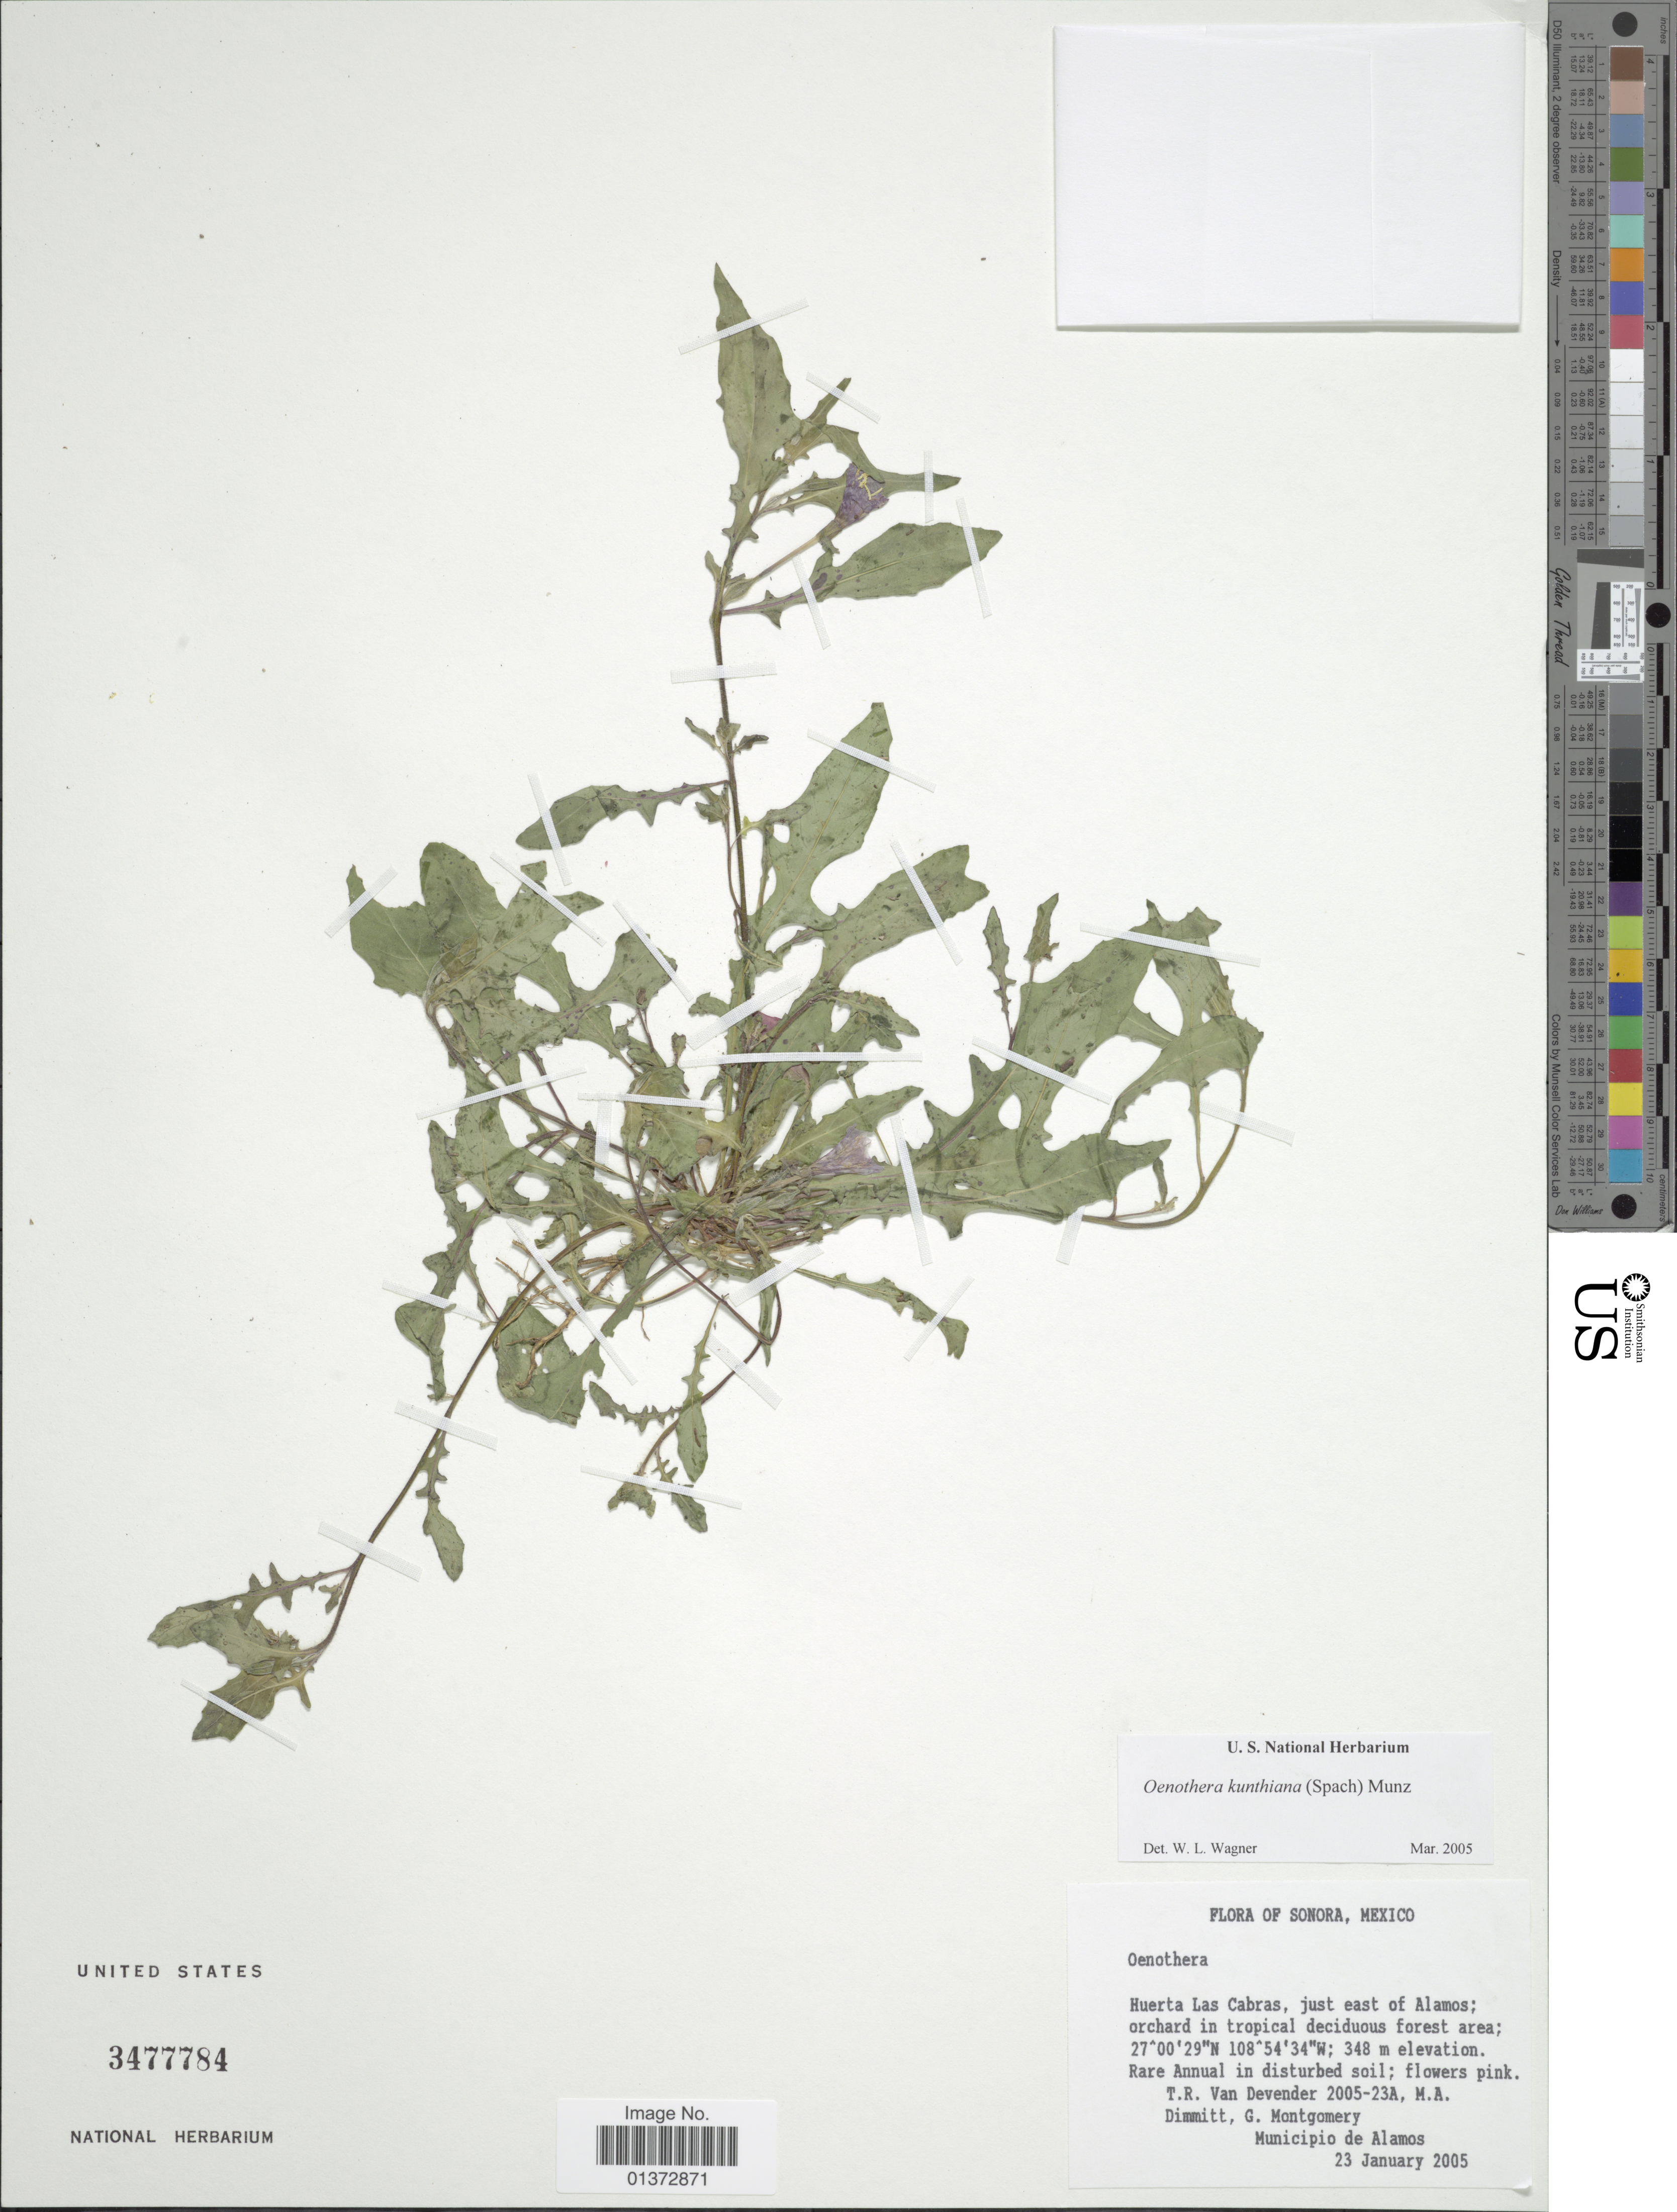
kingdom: Plantae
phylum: Tracheophyta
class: Magnoliopsida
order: Myrtales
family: Onagraceae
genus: Oenothera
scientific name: Oenothera kunthiana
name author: (Spach) Munz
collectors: T. R. Van Devender, M. Dimmitt & G. Montgomery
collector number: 2005-23A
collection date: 2005-01-23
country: Mexico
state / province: Sonora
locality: Huerta Las Cabras, just east of Alamos, Municipio de Alamos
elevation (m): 348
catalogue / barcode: US 3477784